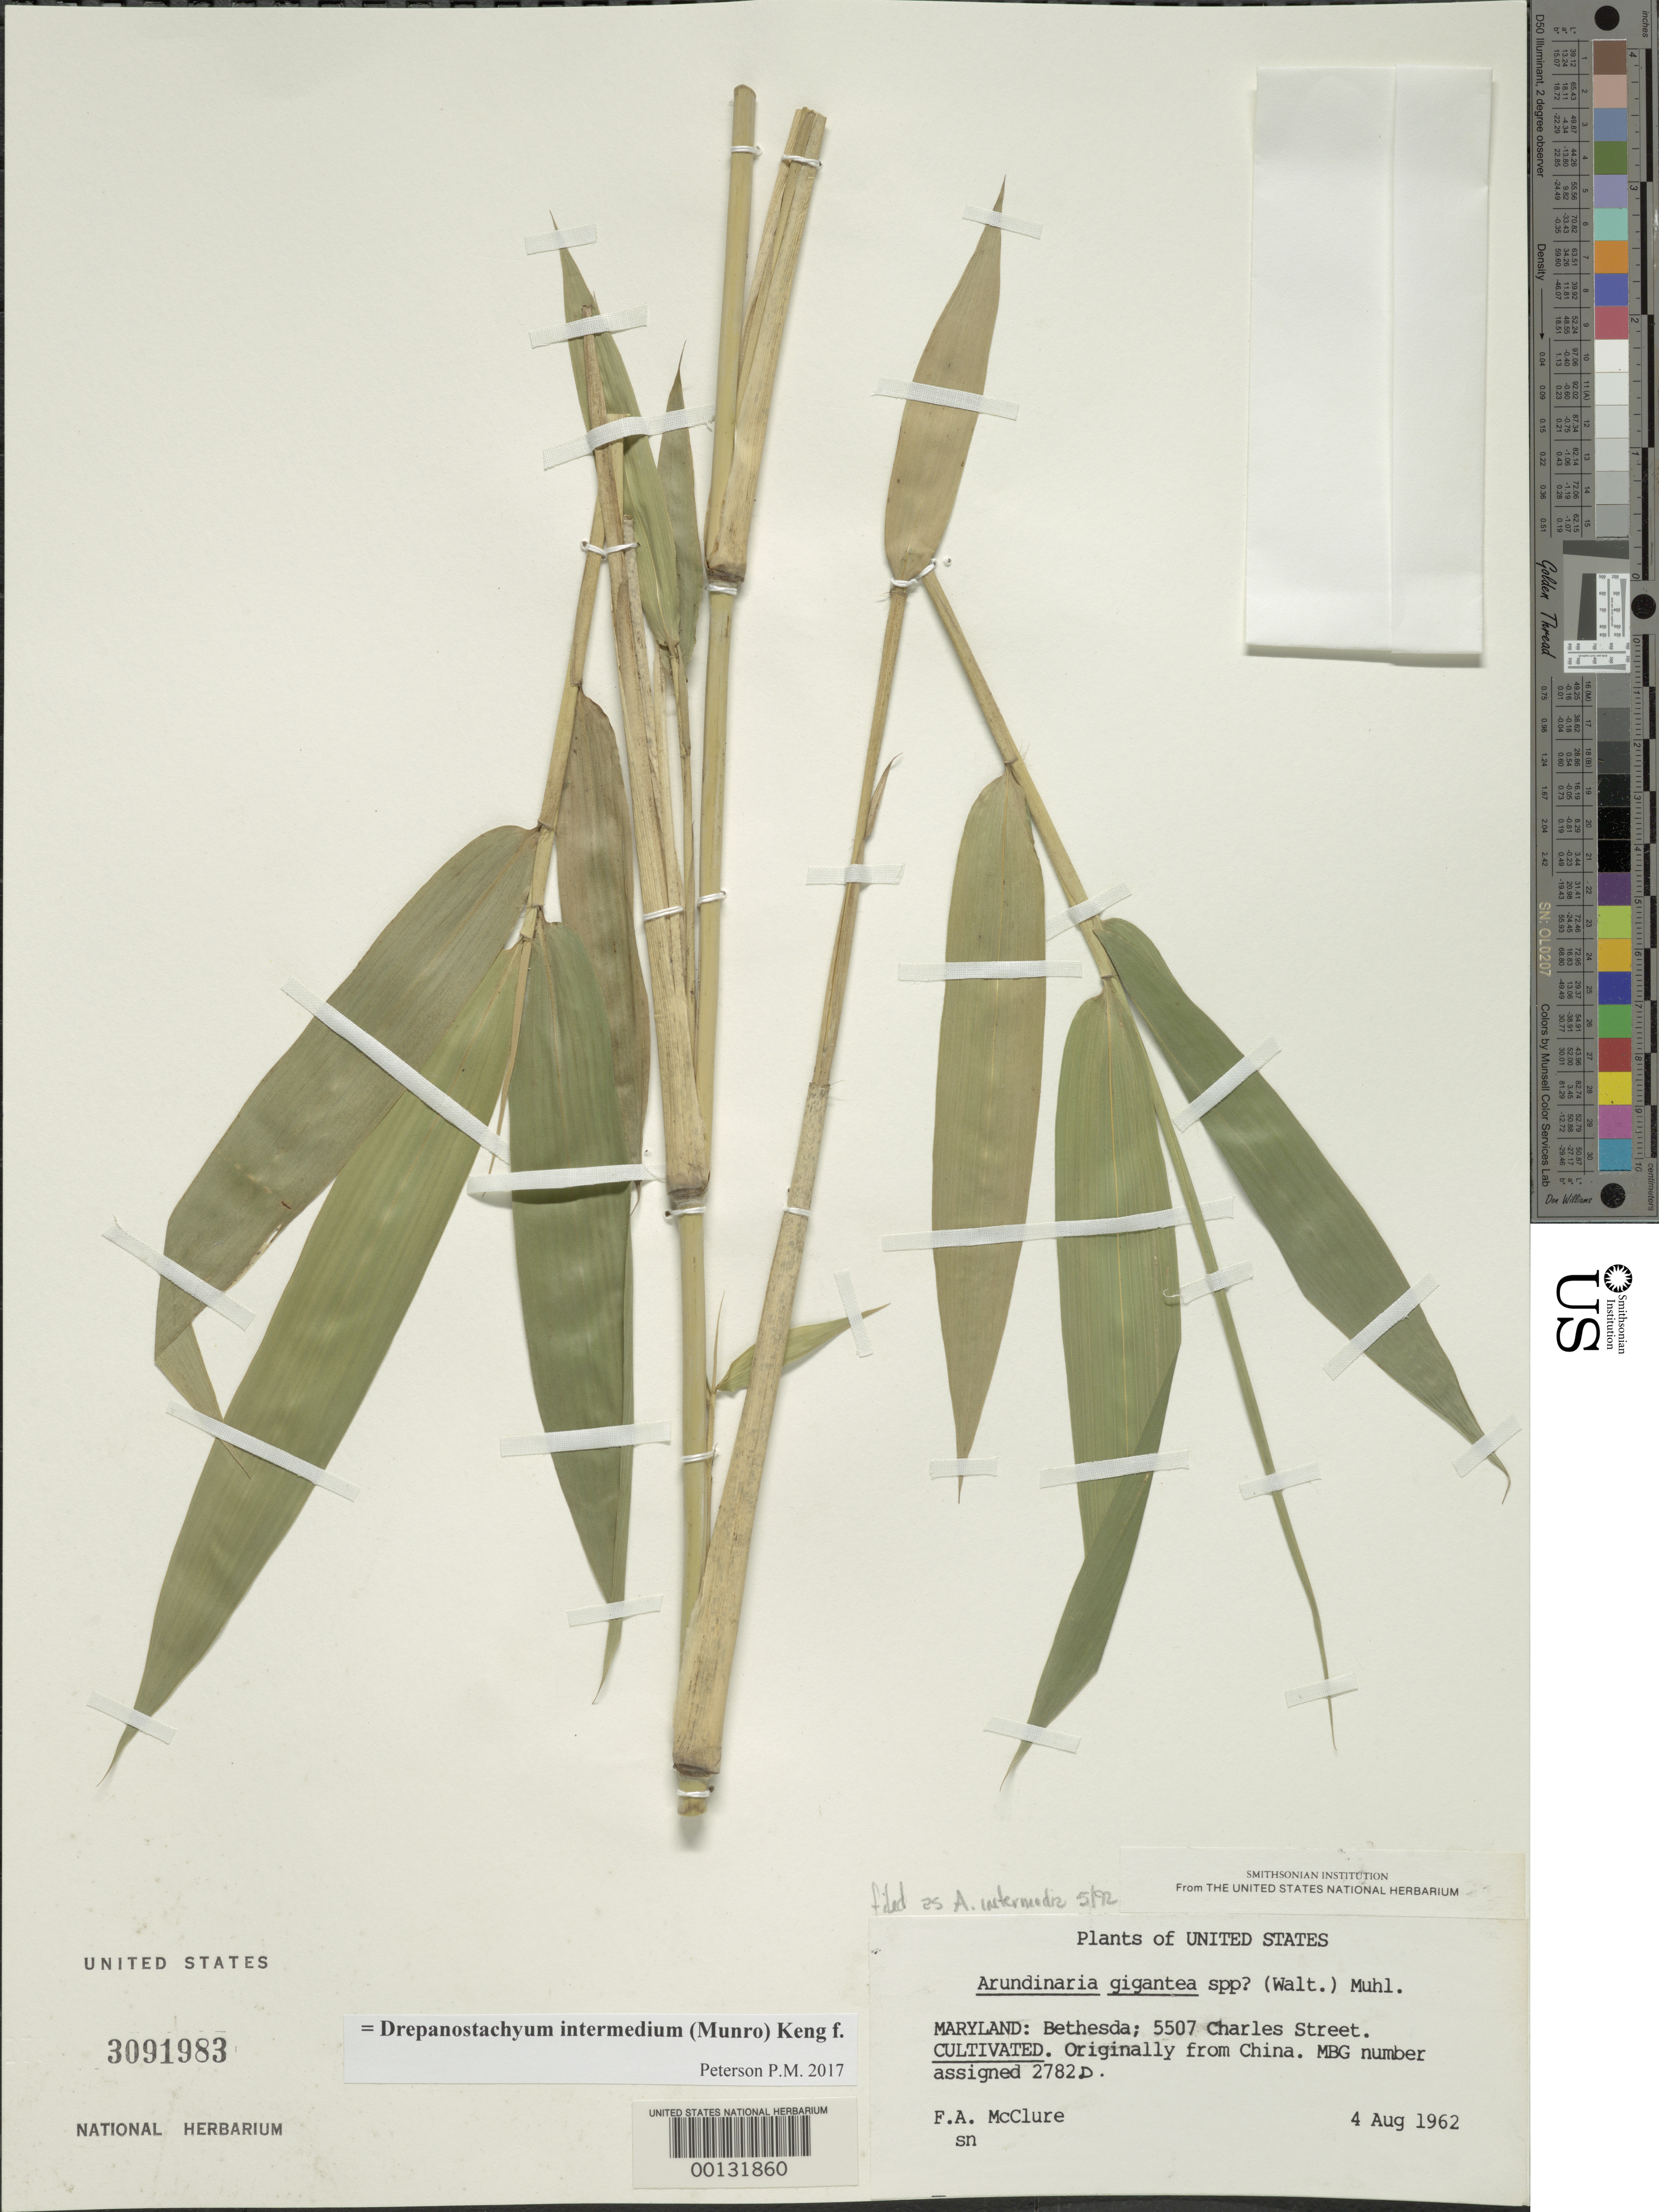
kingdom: Plantae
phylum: Tracheophyta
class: Liliopsida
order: Poales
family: Poaceae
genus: Drepanostachyum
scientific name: Drepanostachyum intermedium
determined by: Poaceae Reorganization Project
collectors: F. A. McClure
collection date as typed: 04 Aug 1961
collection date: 1961-08-04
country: United States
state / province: Maryland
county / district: Montgomery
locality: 5507 Charles Street, Bethesda (McClure's garden)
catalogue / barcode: US 3091983